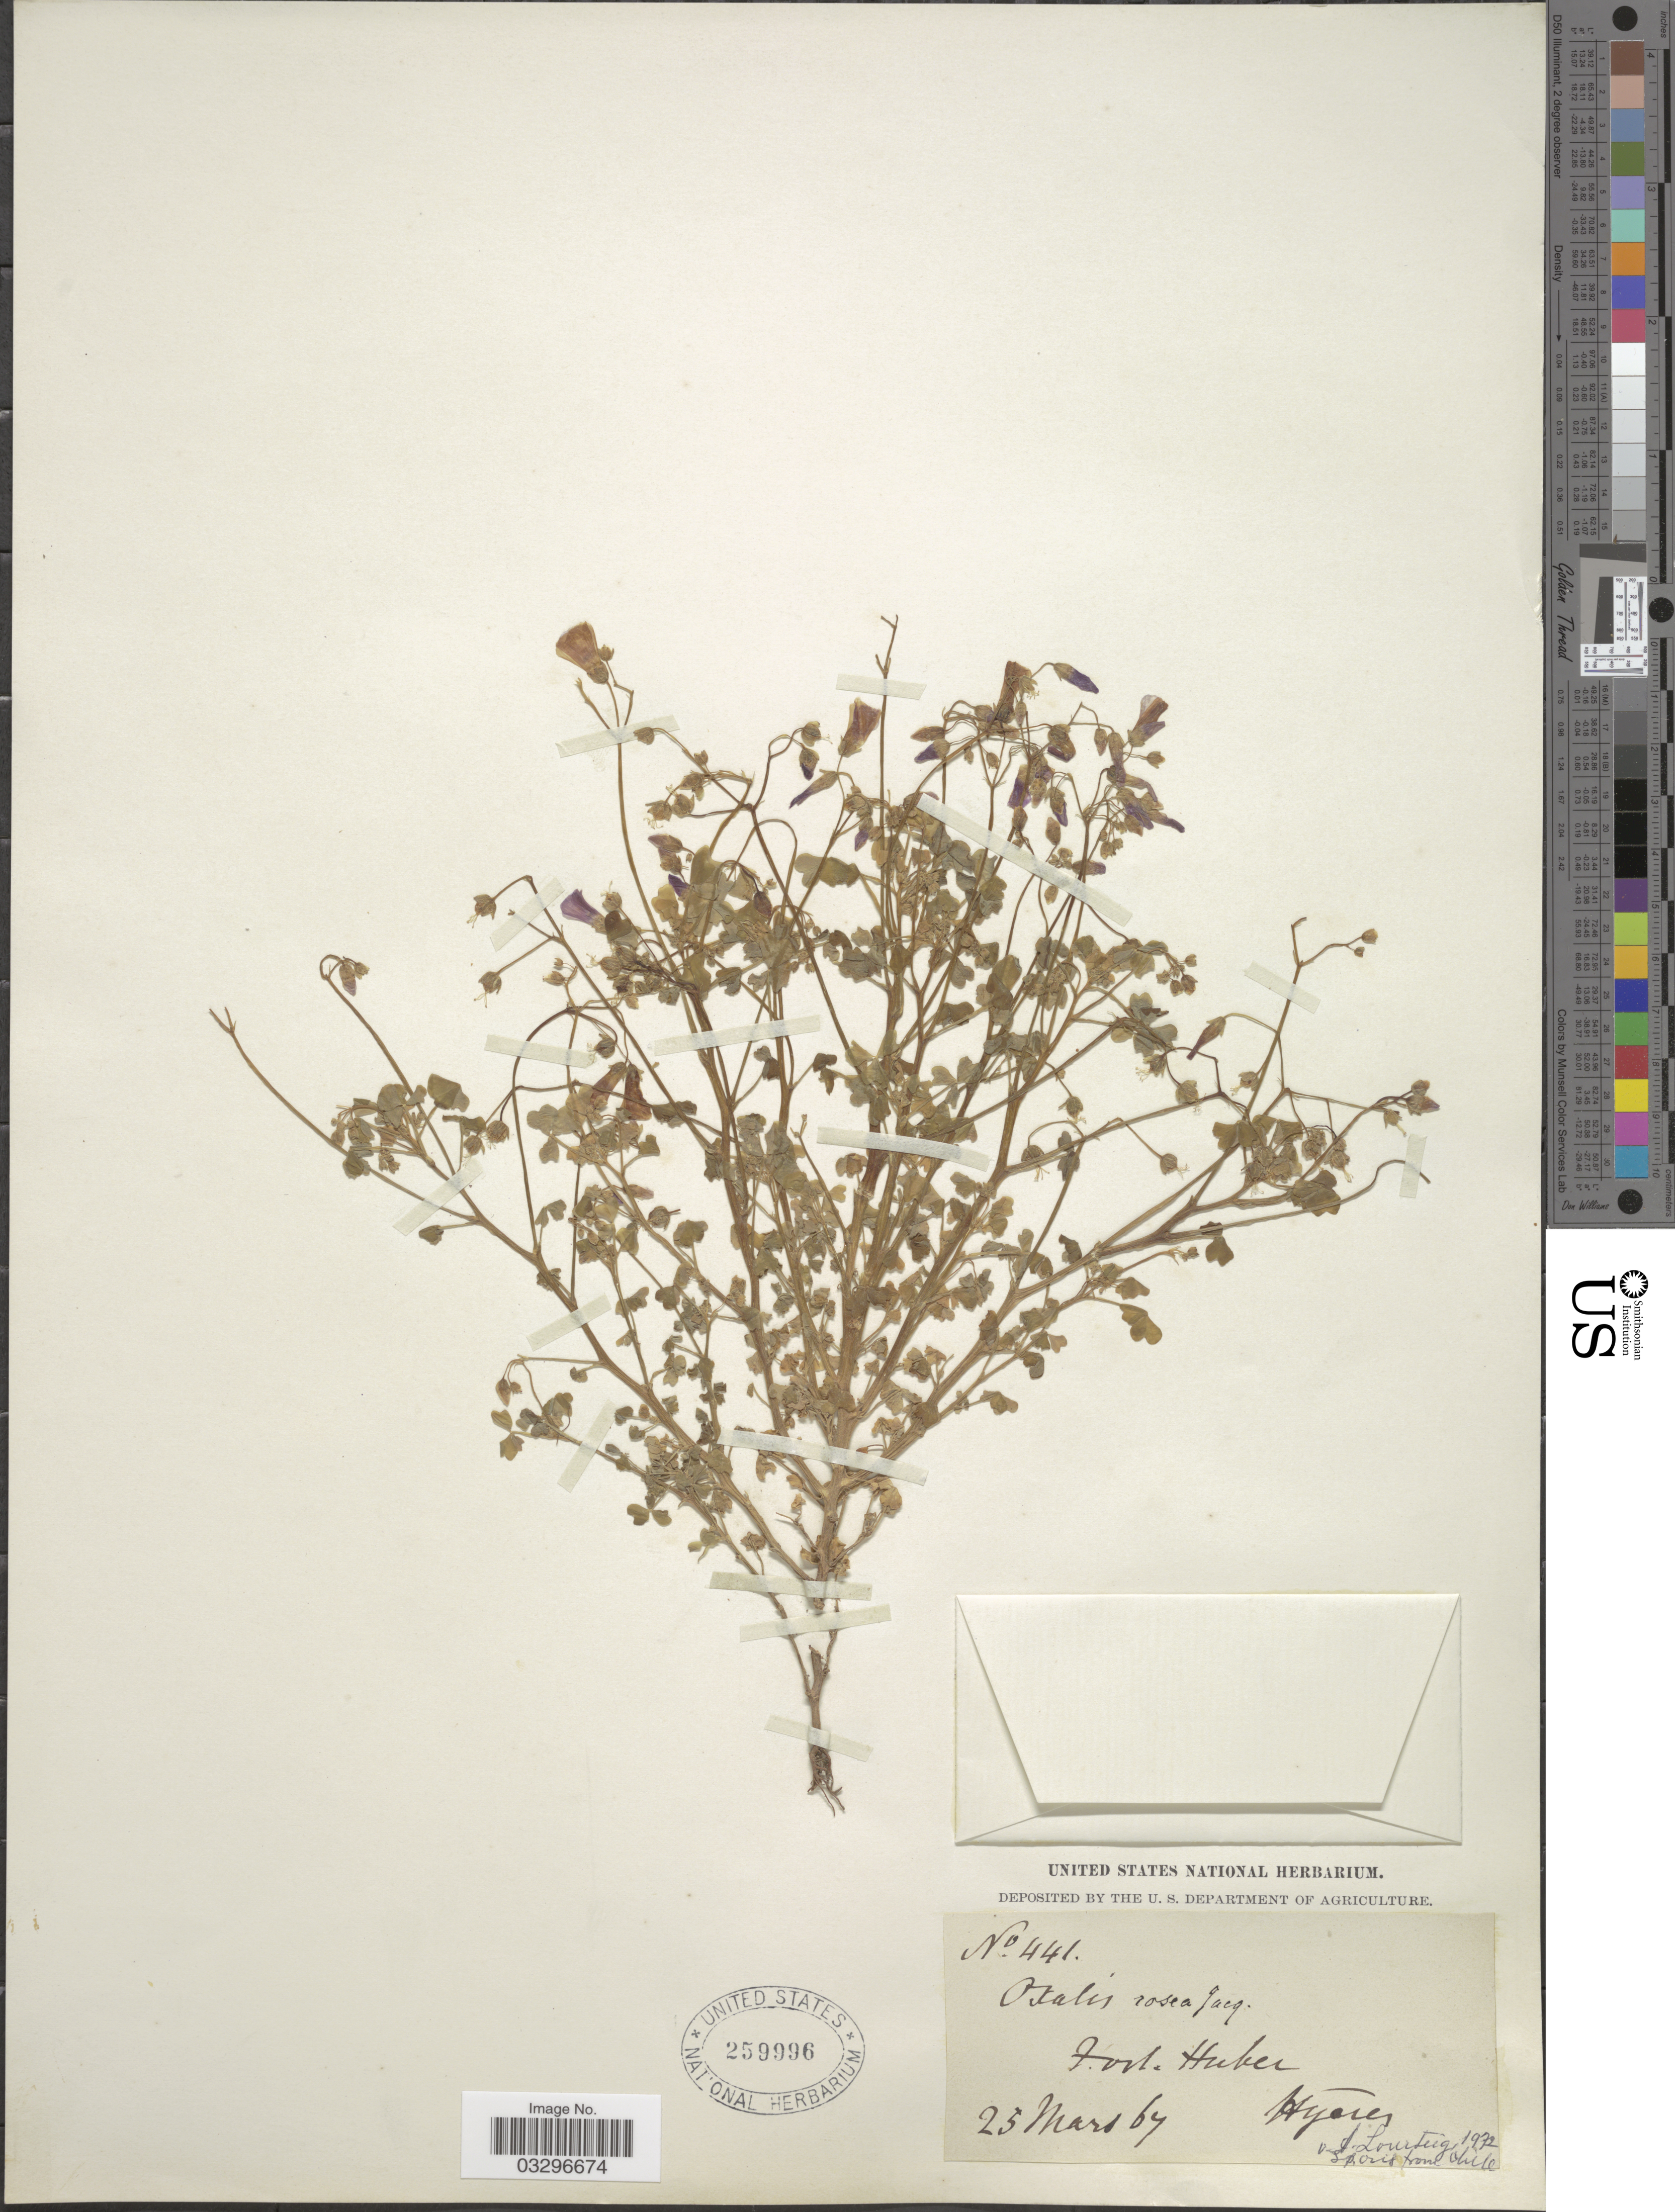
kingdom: Plantae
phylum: Tracheophyta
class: Magnoliopsida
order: Oxalidales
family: Oxalidaceae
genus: Oxalis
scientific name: Oxalis rosea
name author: Jacq.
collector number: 441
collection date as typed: Transcribed d/m/y: 25/3/67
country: France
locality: Fort Huber. Hyéres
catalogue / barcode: US 259996